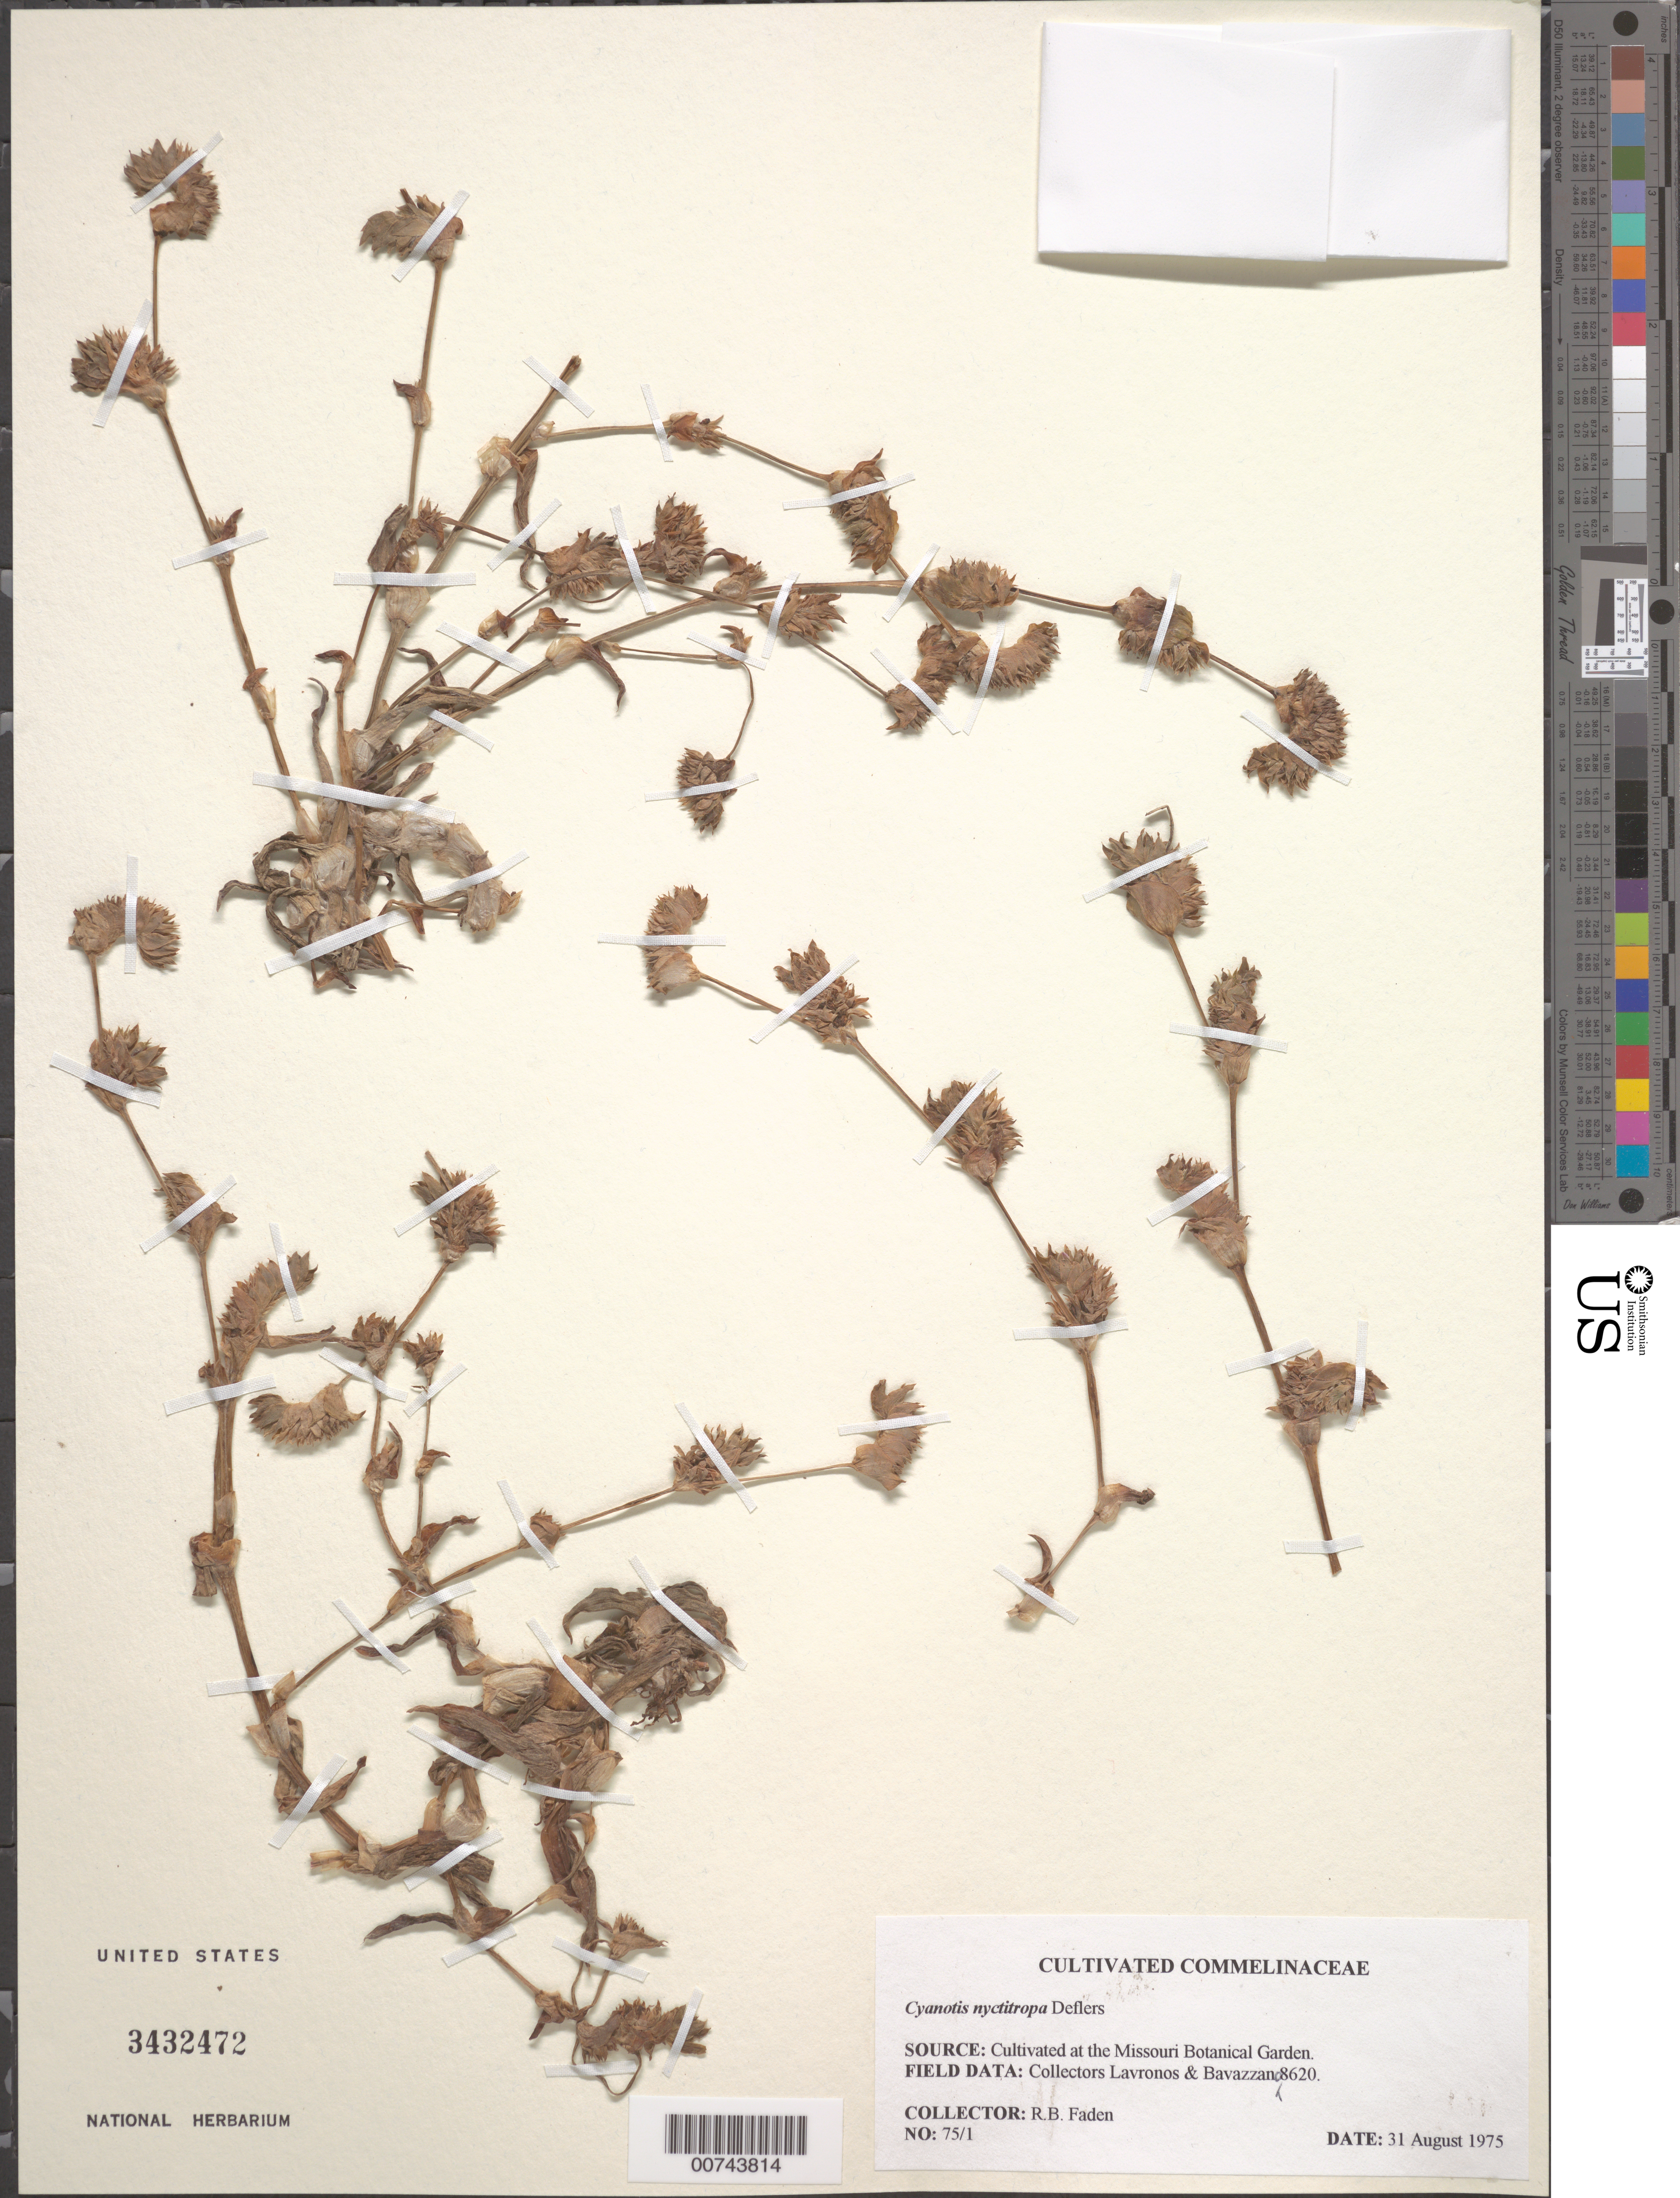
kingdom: Plantae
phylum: Tracheophyta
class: Liliopsida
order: Commelinales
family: Commelinaceae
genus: Cyanotis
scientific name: Cyanotis nyctitropa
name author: Deflers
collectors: R. B. Faden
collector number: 75/1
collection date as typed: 31 Aug 1975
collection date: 1975-08-31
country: United States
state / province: Missouri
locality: Missouri Botanical Garden.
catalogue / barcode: US 3432472